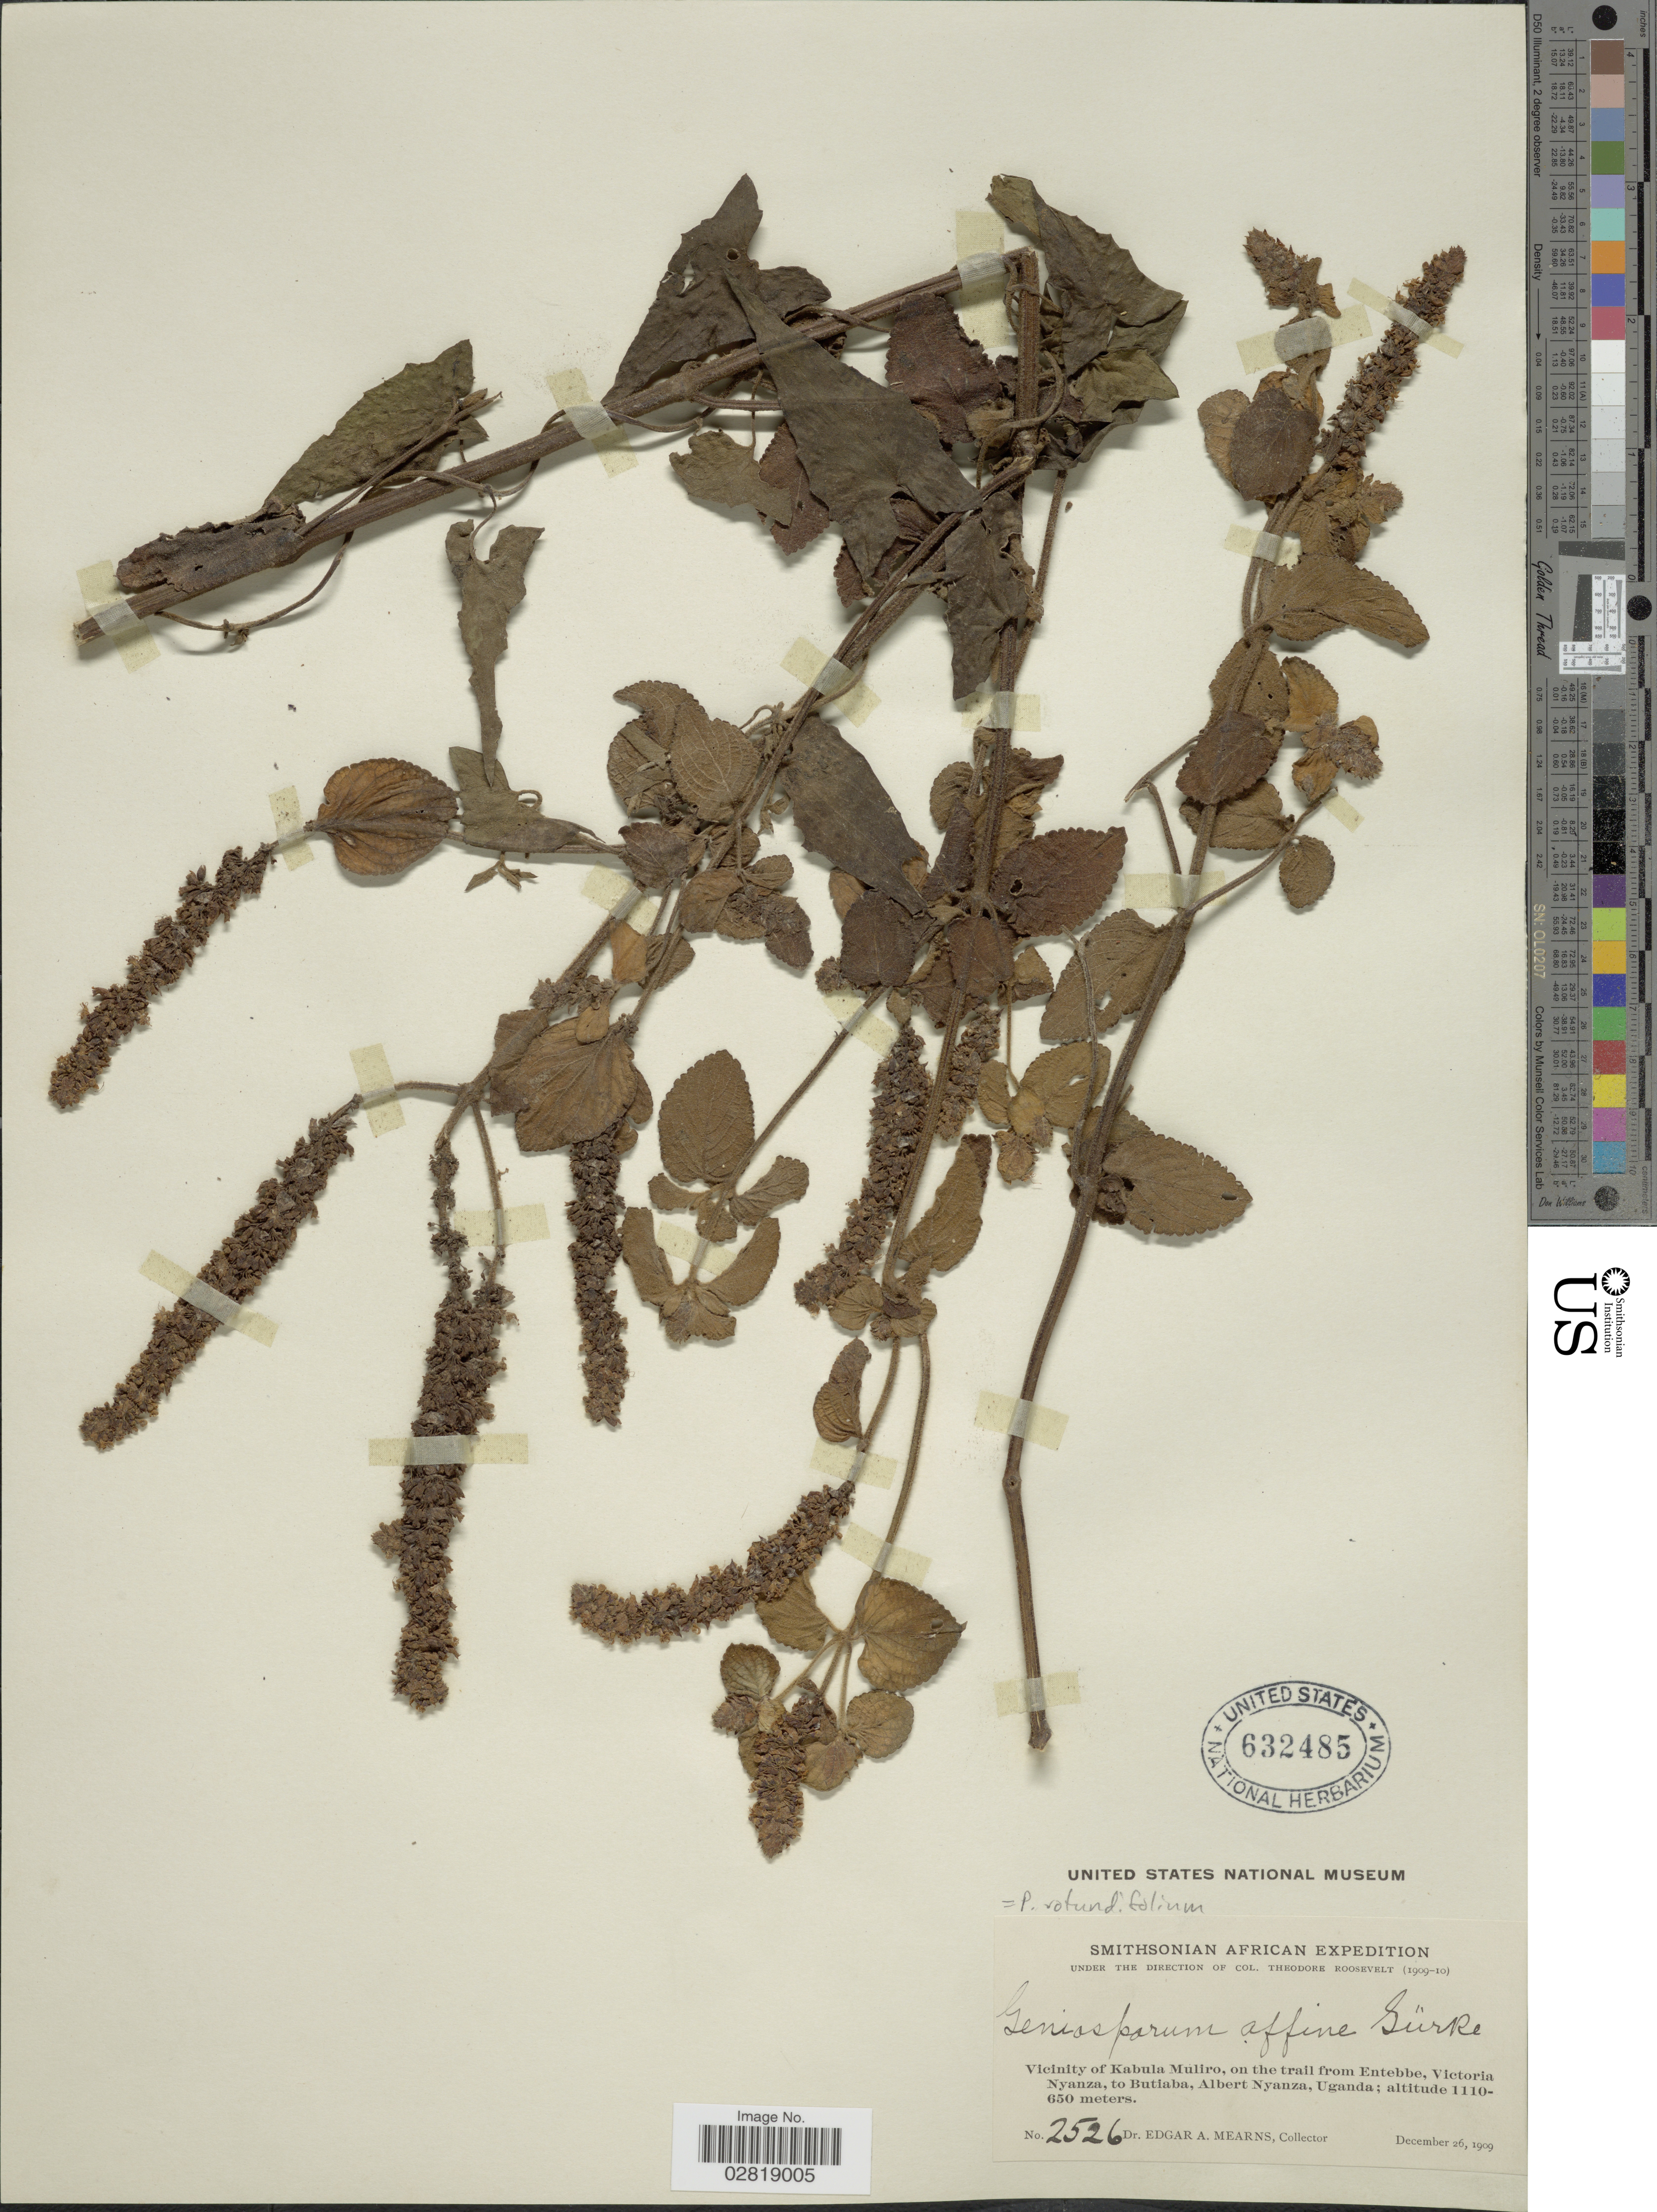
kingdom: Plantae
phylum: Tracheophyta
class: Magnoliopsida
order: Lamiales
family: Lamiaceae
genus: Platostoma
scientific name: Platostoma rotundifolium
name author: (Briq.) A.J. Paton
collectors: E. A. Mearns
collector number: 2526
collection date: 1909-12-26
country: Uganda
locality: African. Vicinity of Kabula Muliro, on the trail from Entebbe, Victoria Nyanza, to Butiaba, Albert Nyanza.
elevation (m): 650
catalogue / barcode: US 632485